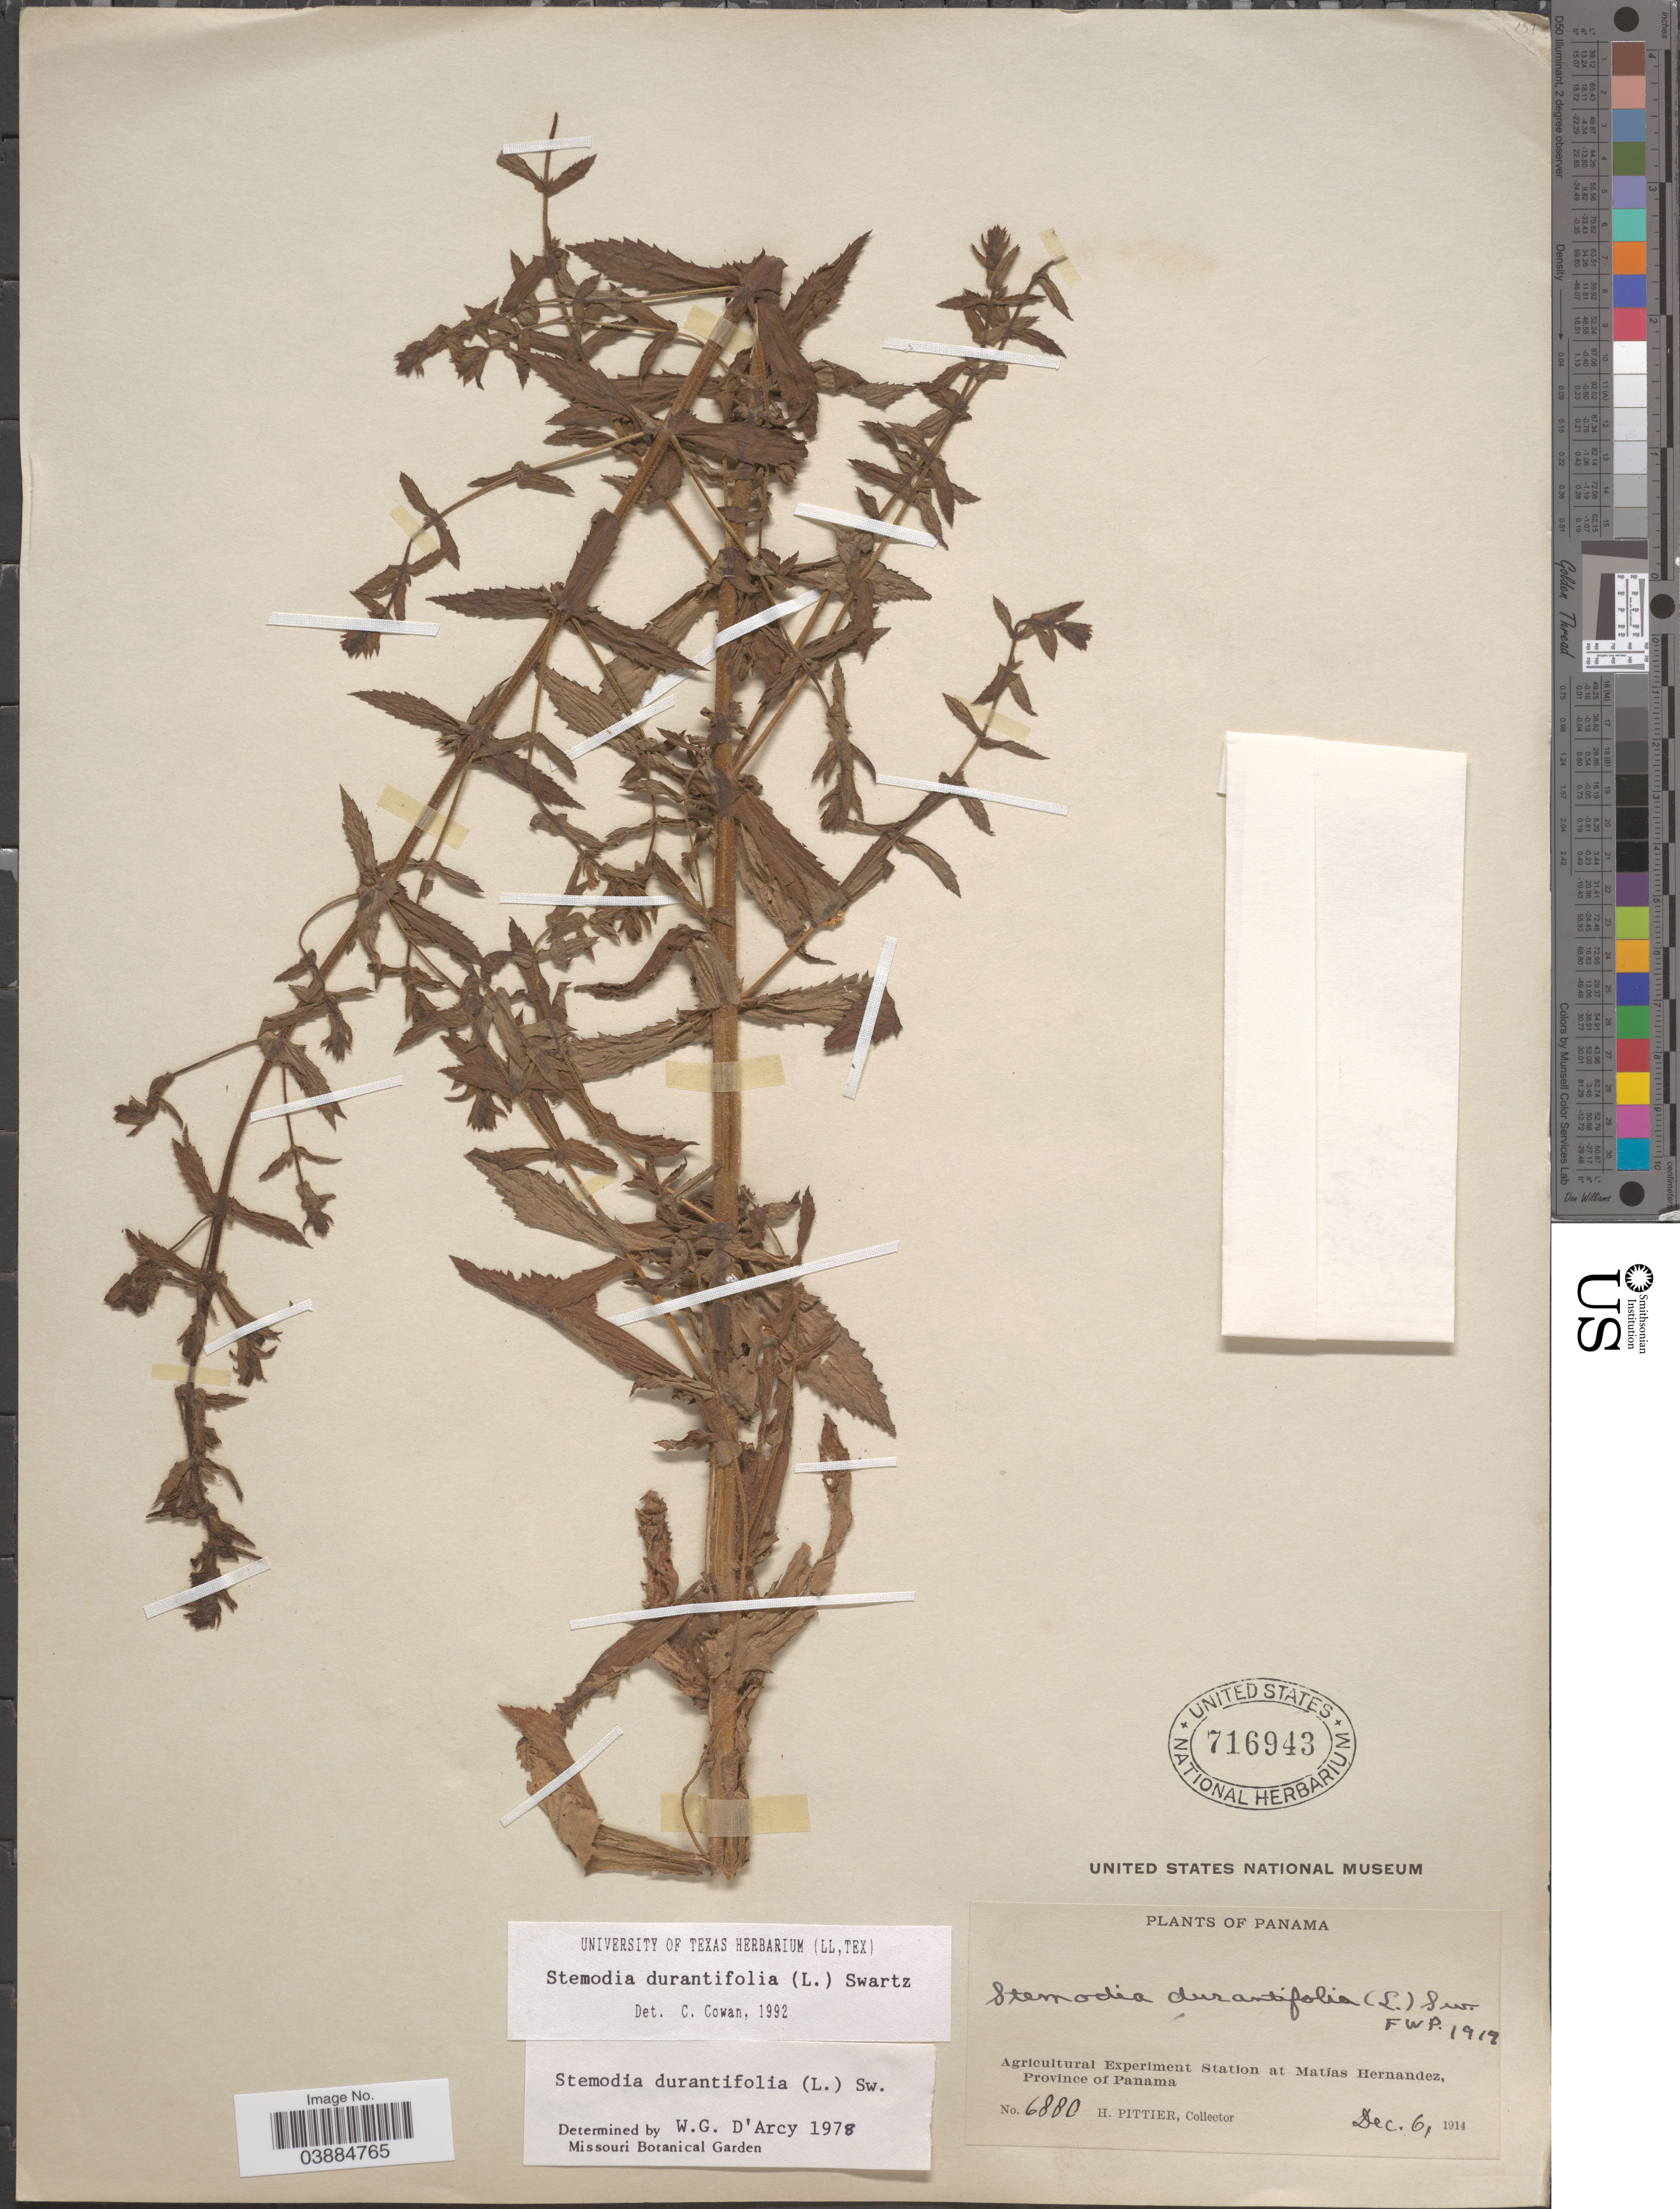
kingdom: Plantae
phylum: Tracheophyta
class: Magnoliopsida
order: Lamiales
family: Plantaginaceae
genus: Stemodia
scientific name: Stemodia durantifolia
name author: (L.) Sw.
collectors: H. F. Pittier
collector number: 6880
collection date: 1914-12-06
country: Panama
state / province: Panamá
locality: Agricultural Experiment Station at Matías Hernandez.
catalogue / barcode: US 716943